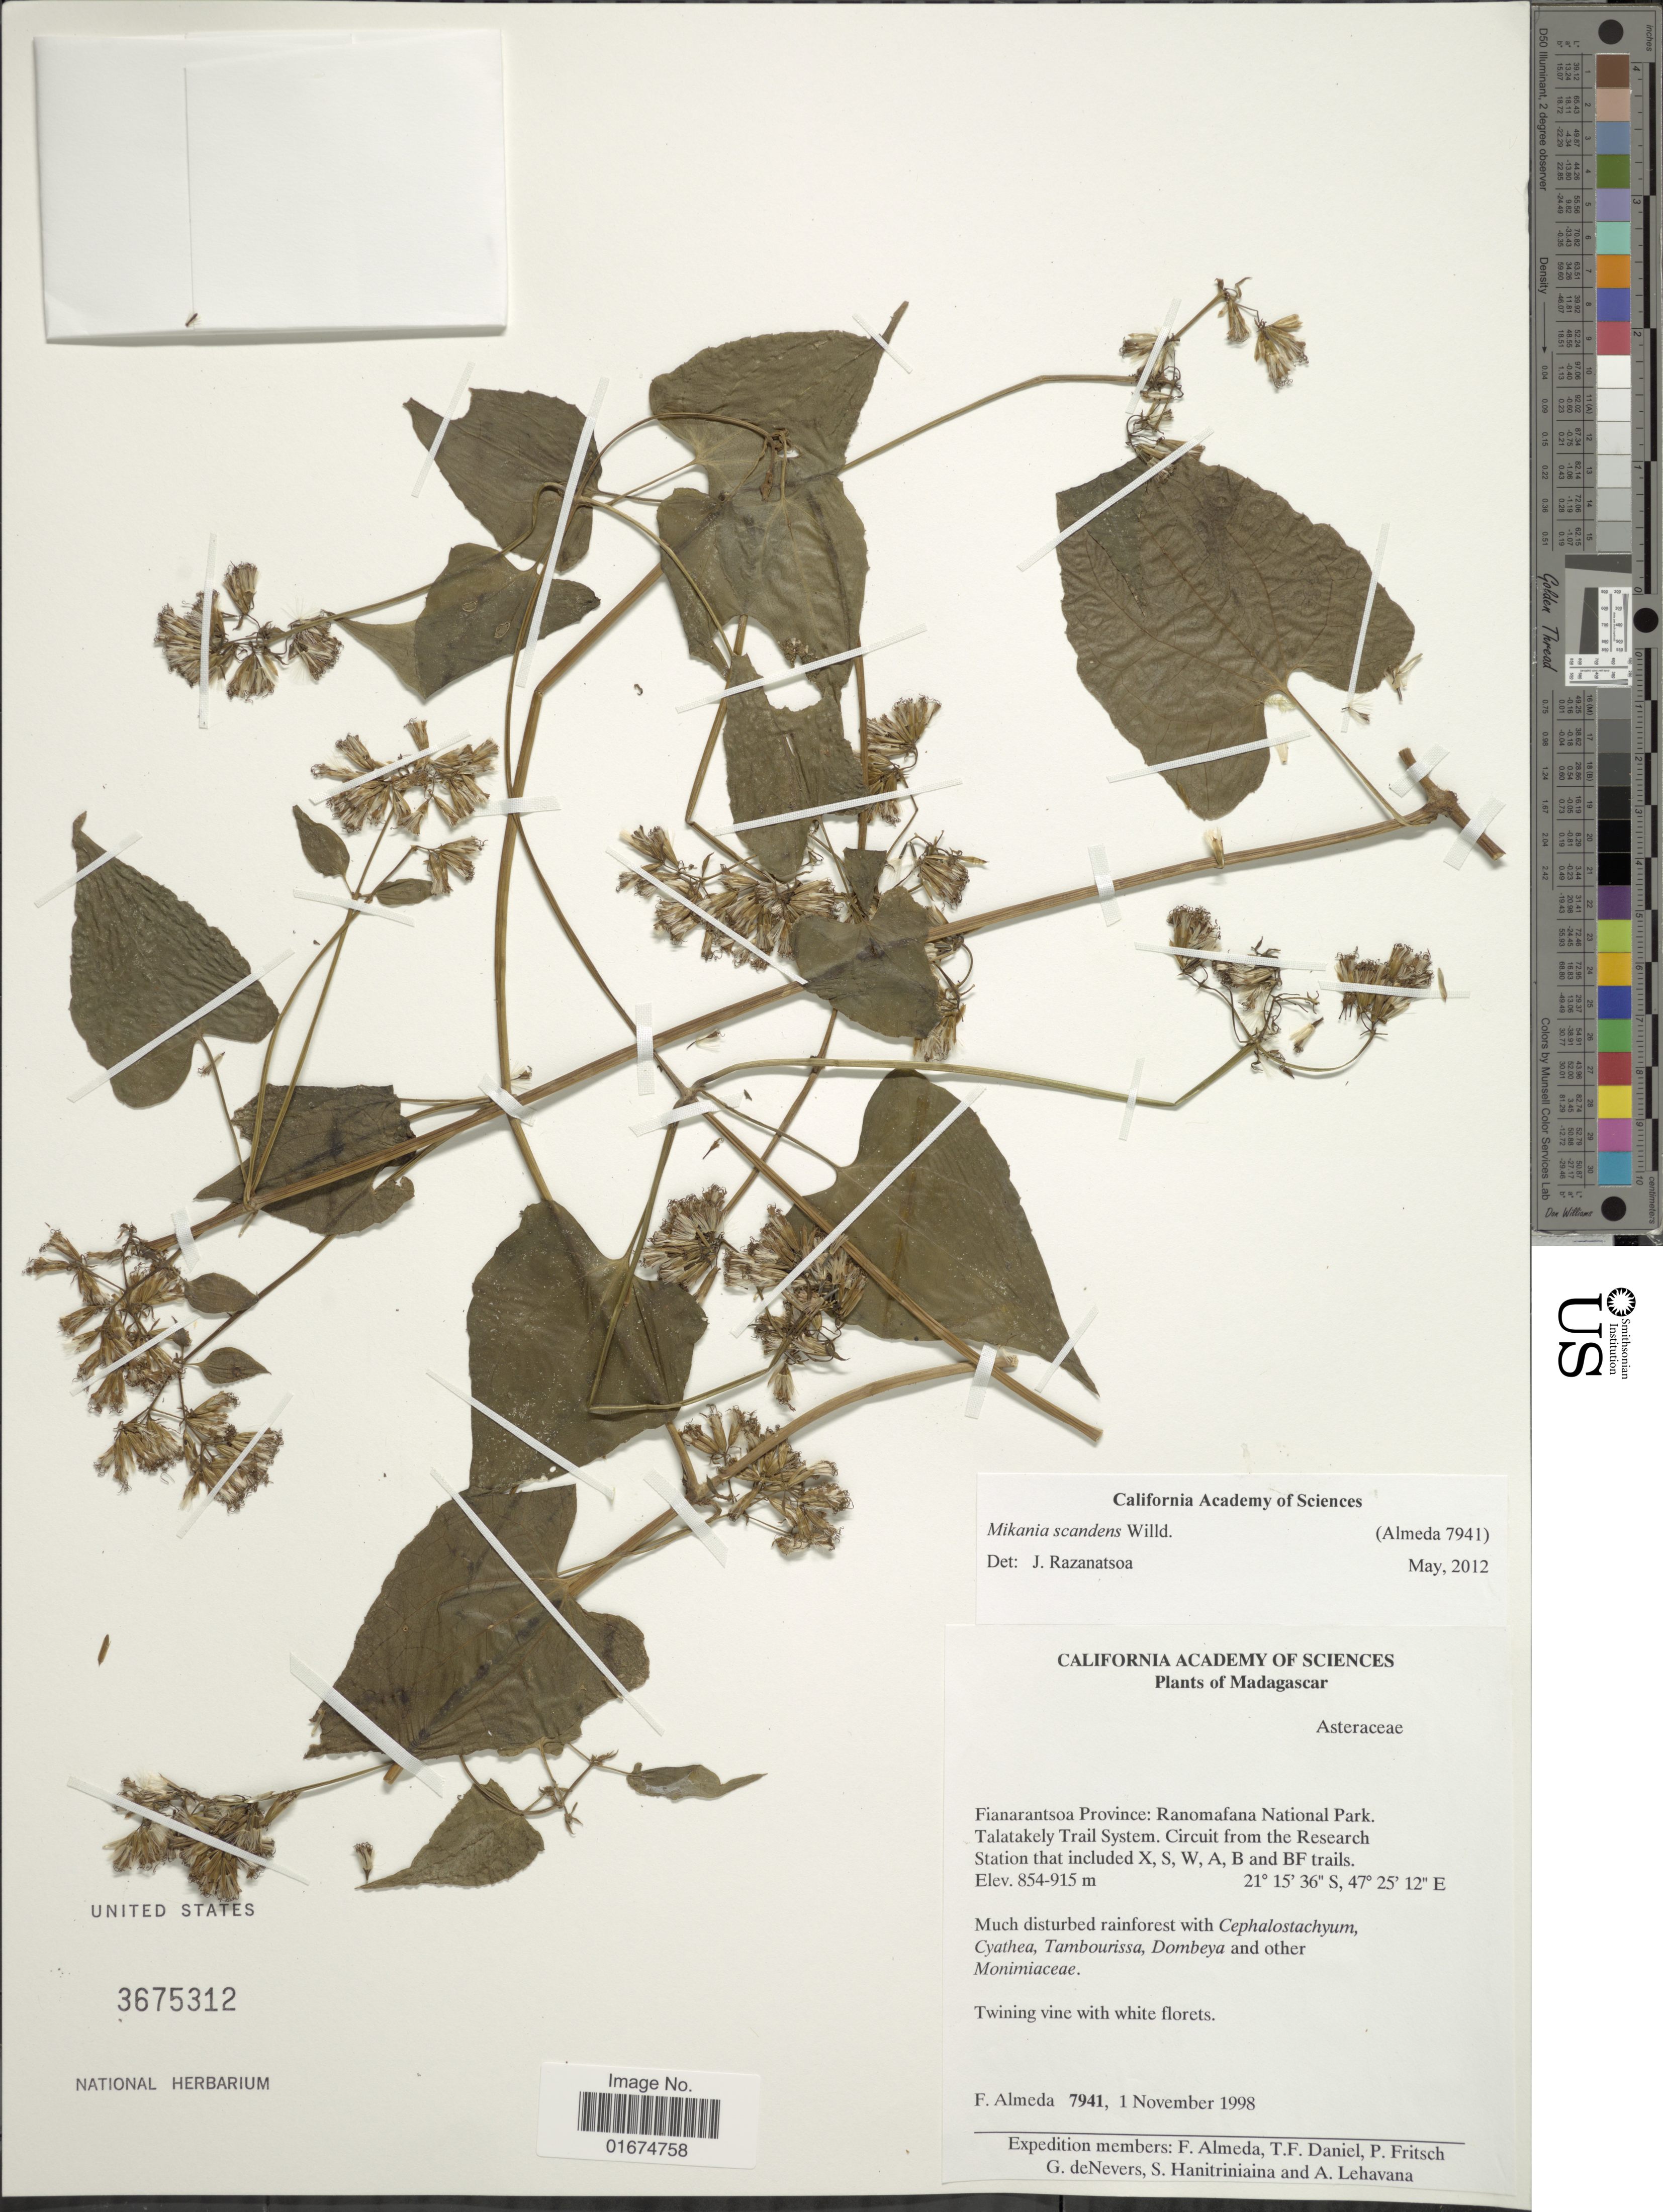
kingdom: Plantae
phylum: Tracheophyta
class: Magnoliopsida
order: Asterales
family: Asteraceae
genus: Mikania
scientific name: Mikania scandens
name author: (L.) Willd.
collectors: F. Almeda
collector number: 7941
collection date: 1998-11-01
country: Madagascar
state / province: Vatovavy Fitovinany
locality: Ranomafana National Park. Talatakely Trail System. Circuit from the Research Station that included X, S, W, A, B and BF trails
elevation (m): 854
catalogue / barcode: US 3675312